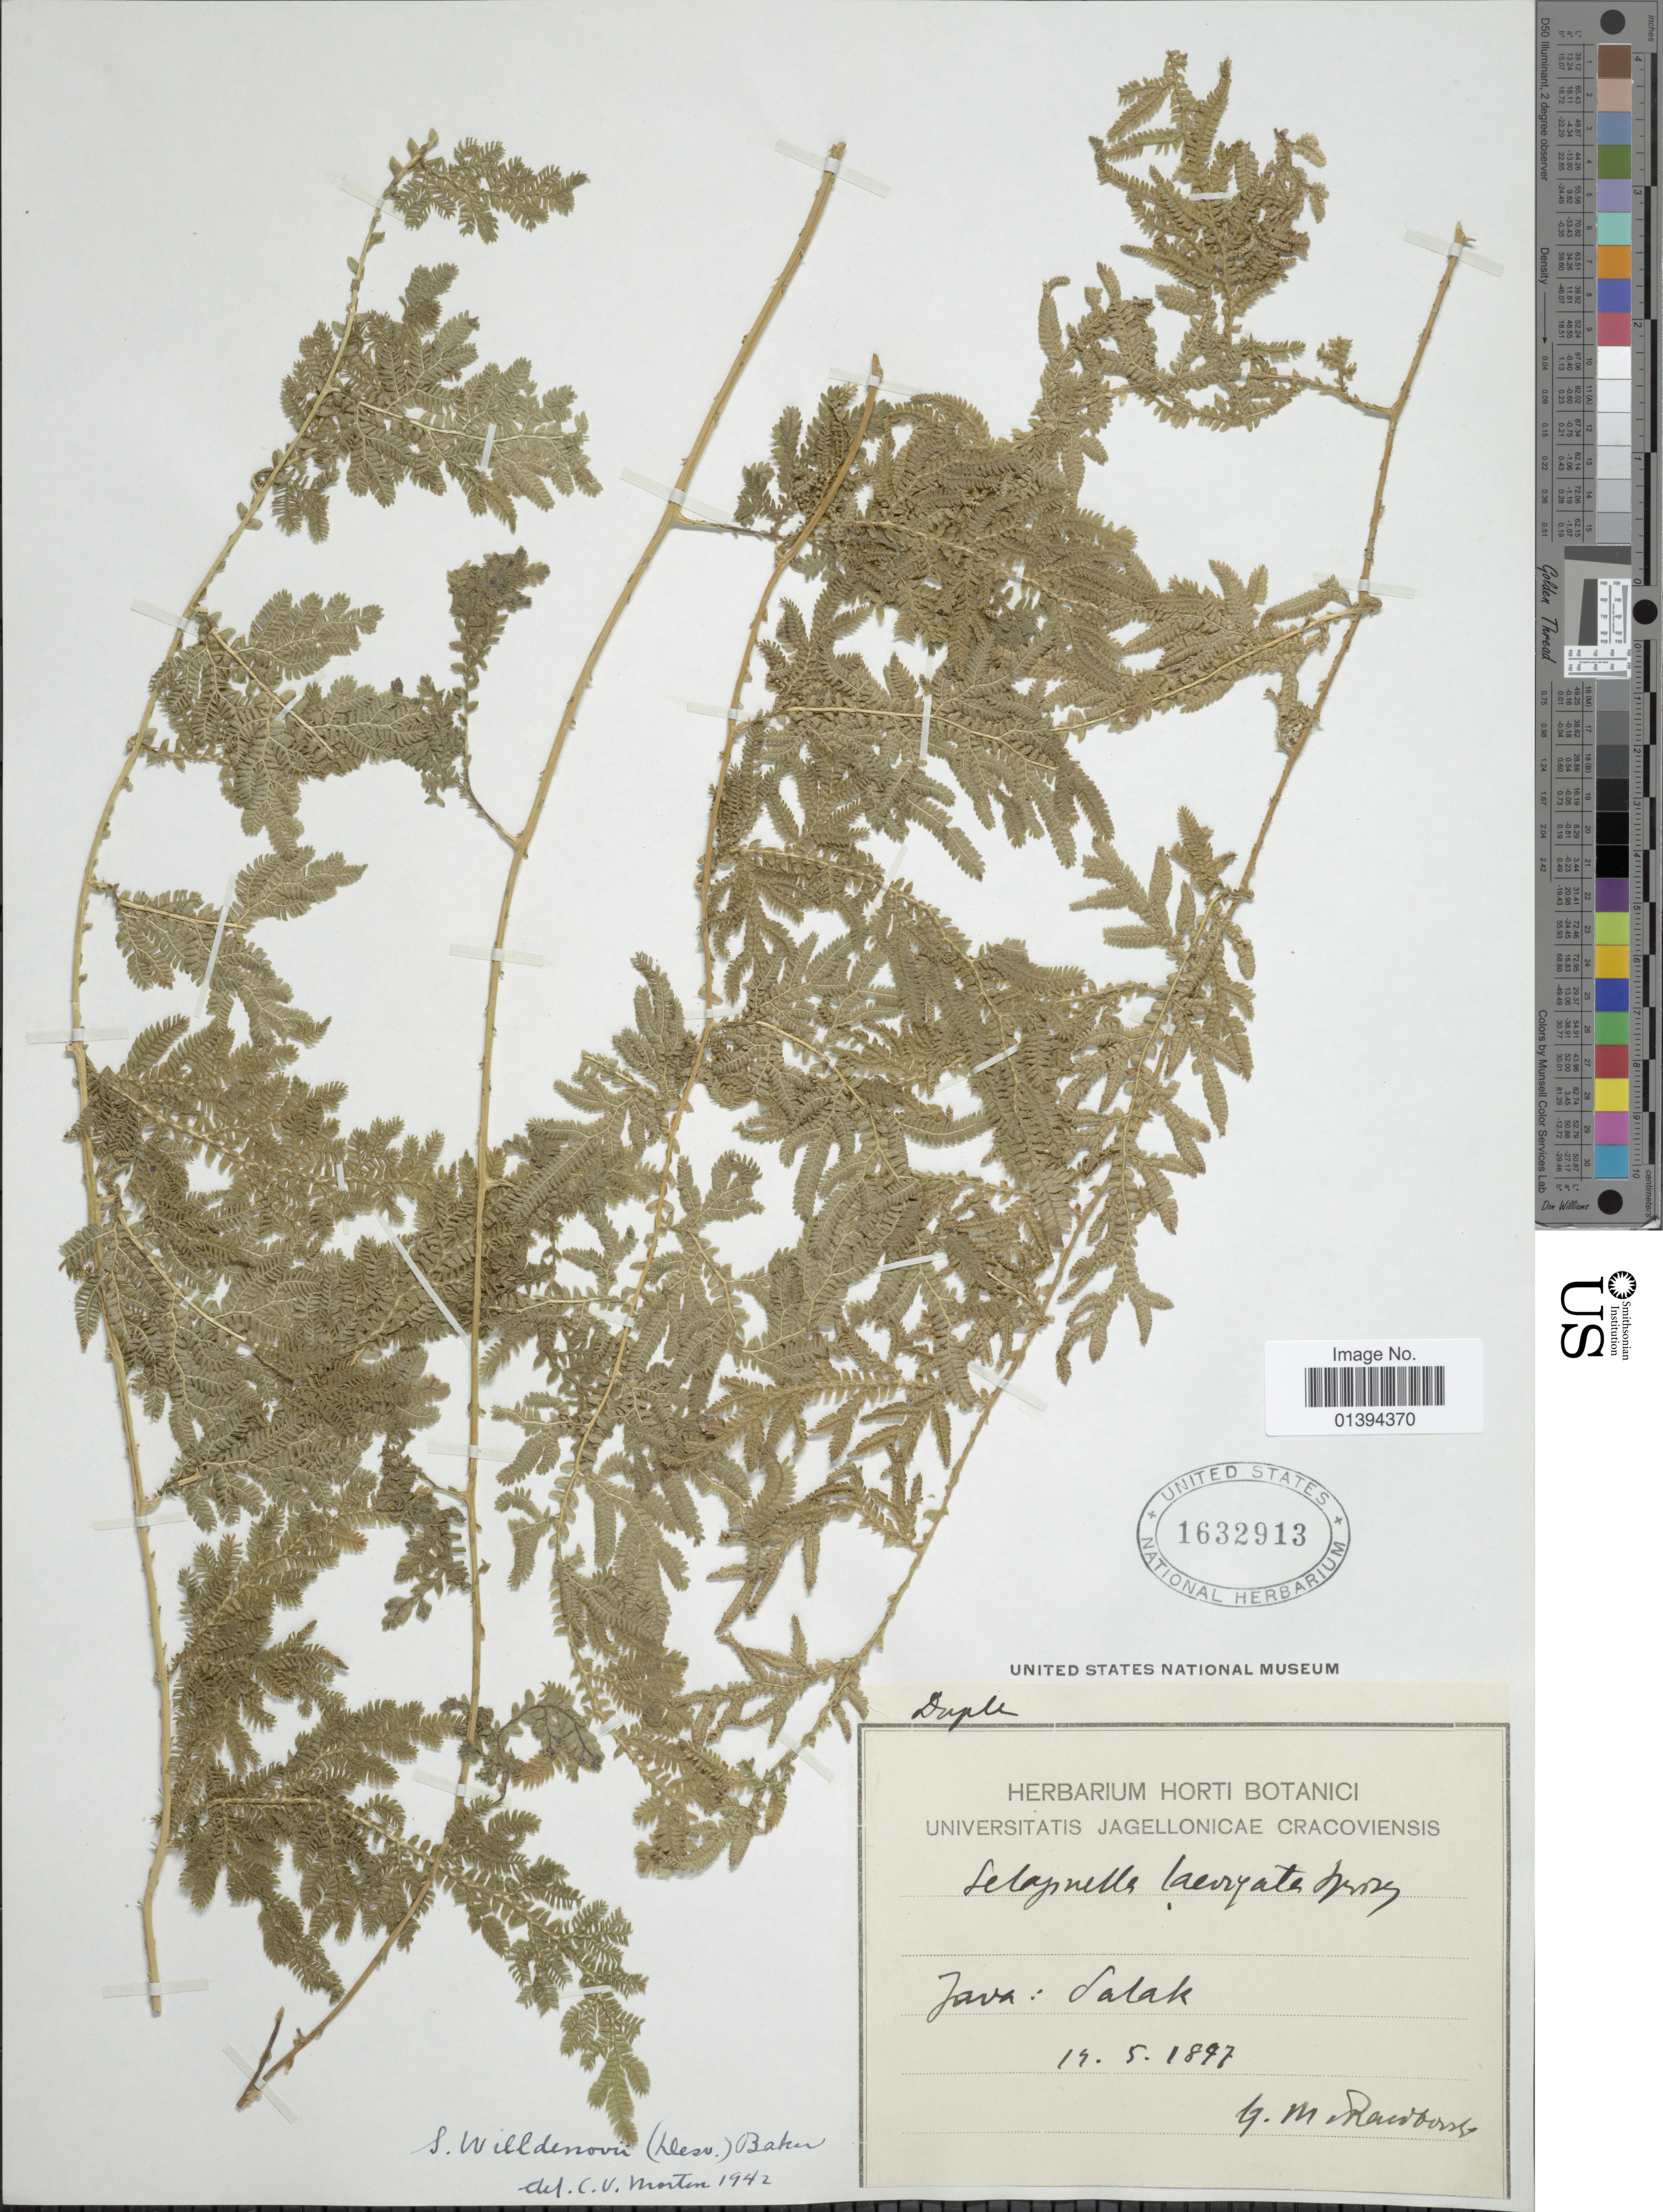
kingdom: Plantae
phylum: Tracheophyta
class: Lycopodiopsida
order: Selaginellales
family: Selaginellaceae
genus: Selaginella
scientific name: Selaginella willdenowii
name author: (Desv. ex Poir.) Baker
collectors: M. Raciborski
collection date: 1897-05-14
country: Indonesia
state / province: Java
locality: Salak [interpreted]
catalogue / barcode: US 1632913